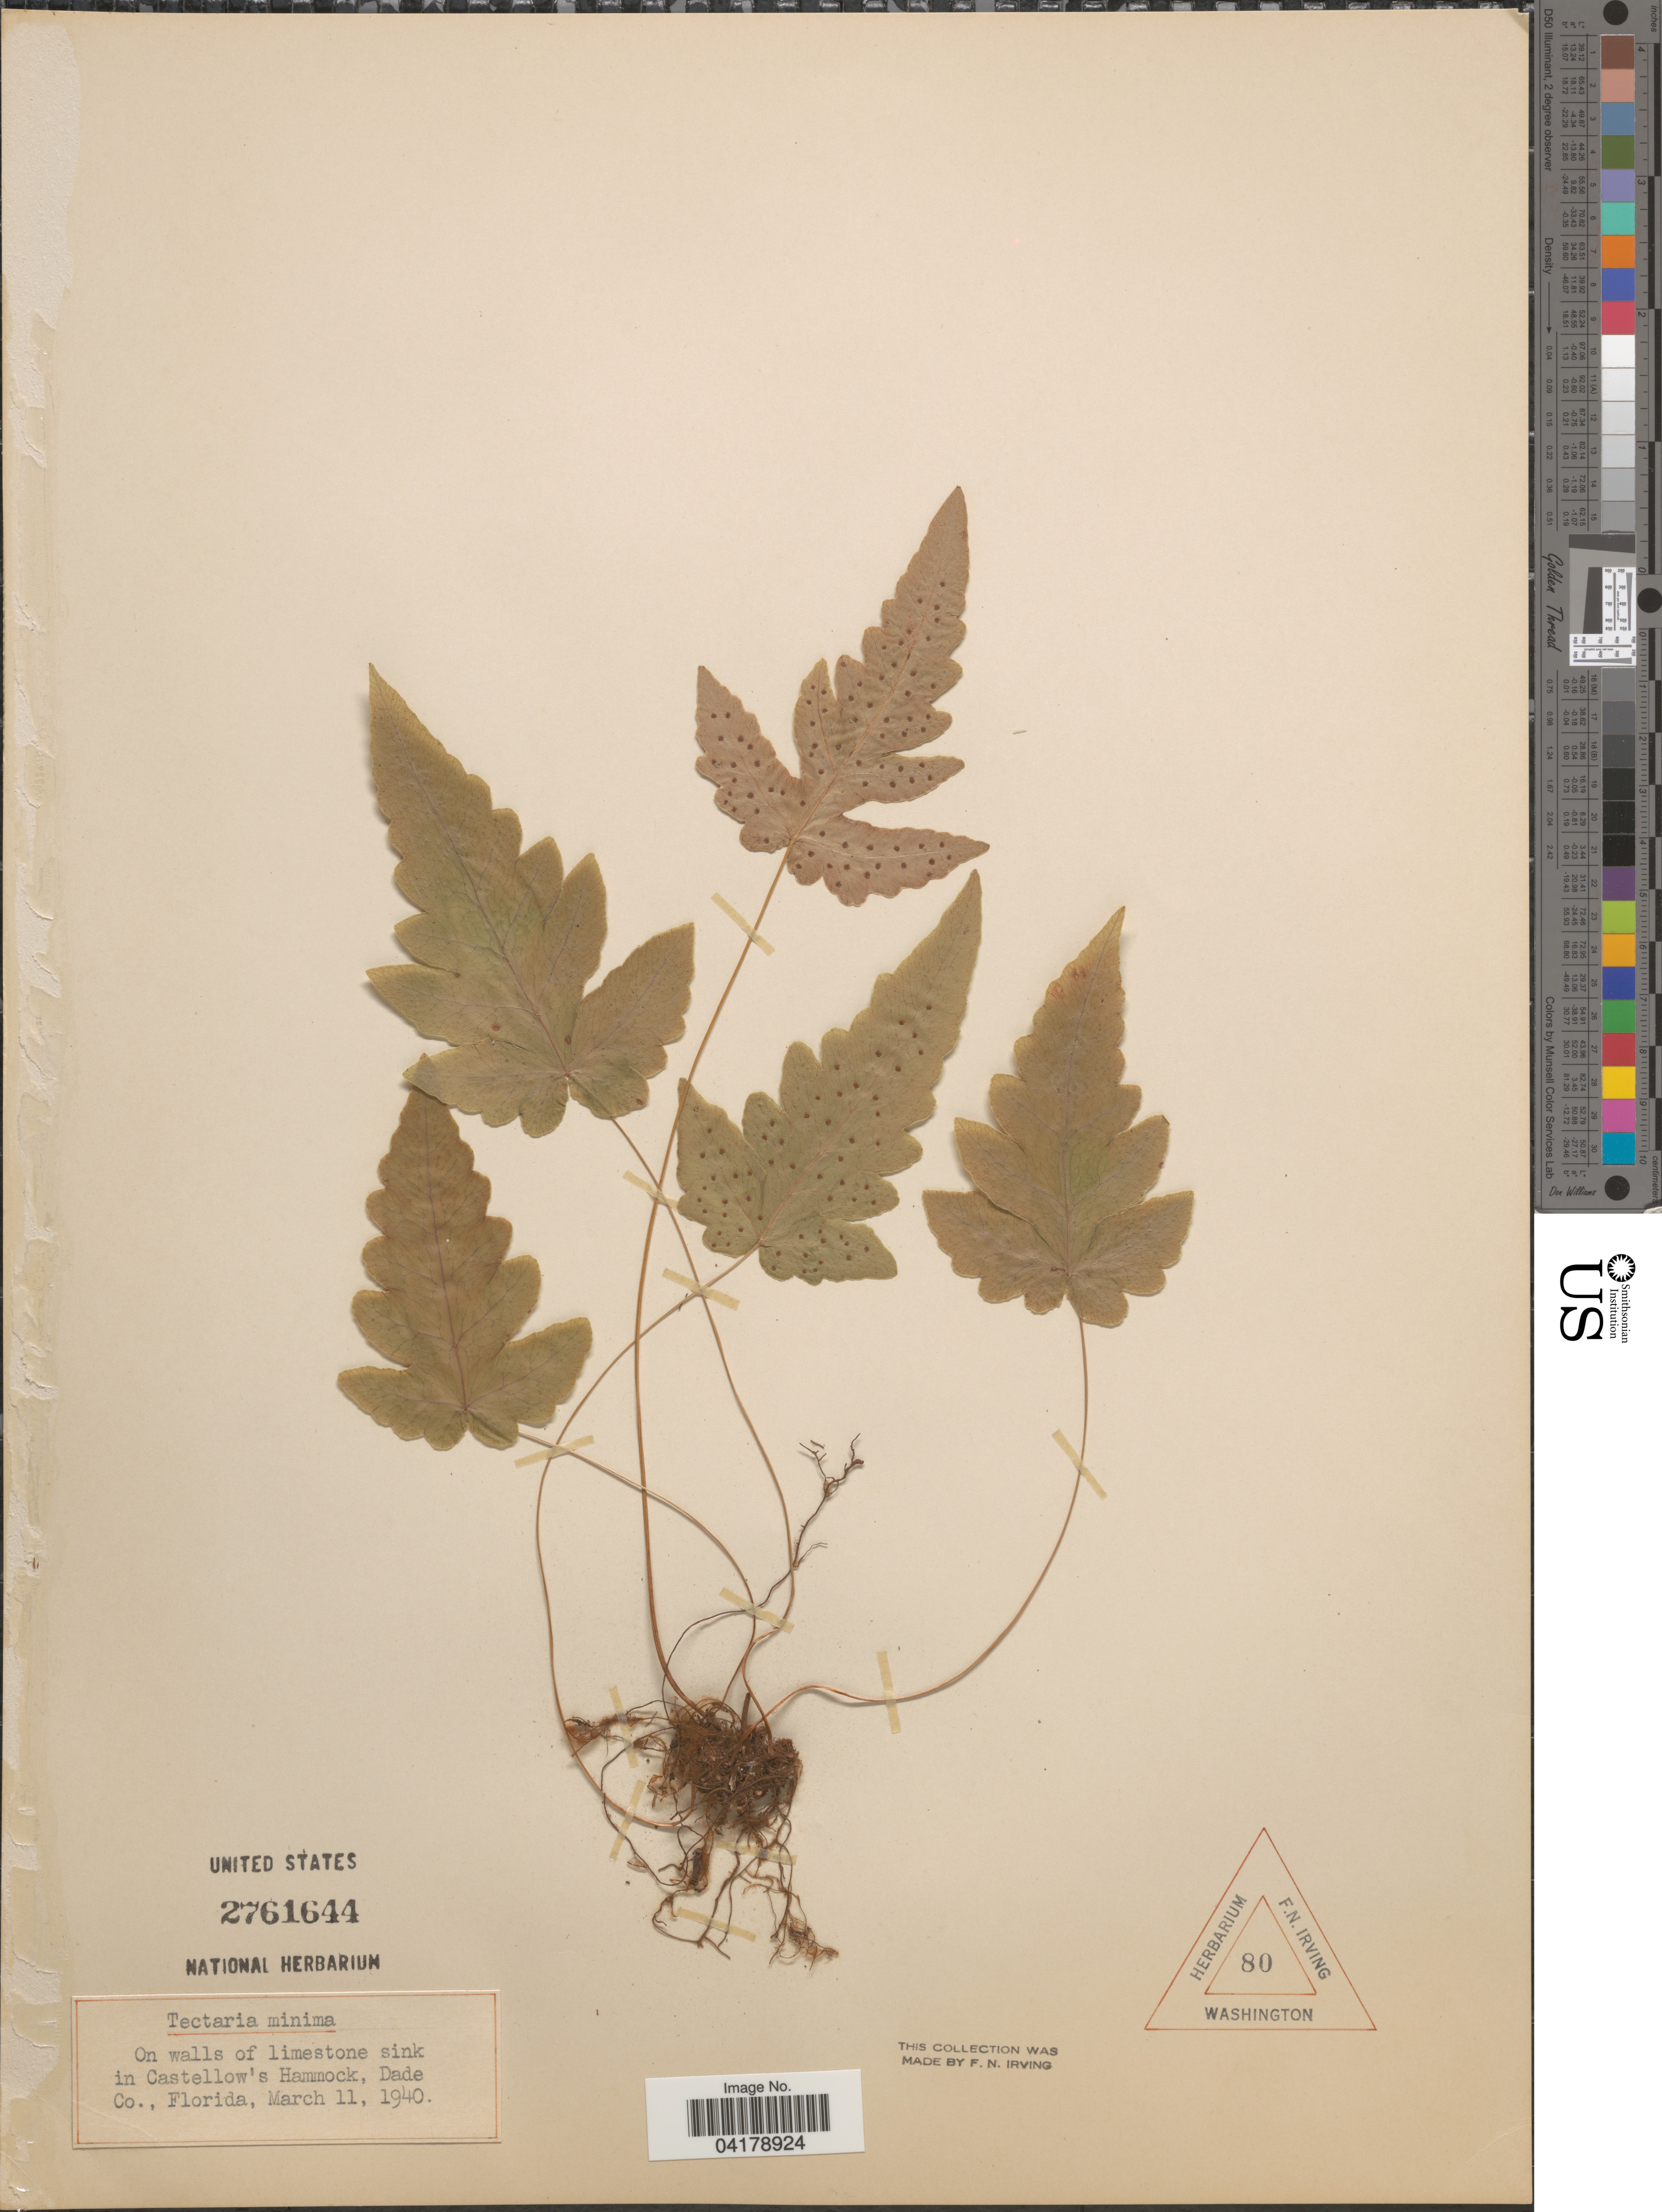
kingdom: Plantae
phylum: Tracheophyta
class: Polypodiopsida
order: Polypodiales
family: Tectariaceae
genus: Tectaria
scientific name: Tectaria fimbriata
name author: (Willd.) Lourteig & Proctor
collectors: F. Irving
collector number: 80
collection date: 1940-03-11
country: United States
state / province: Florida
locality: On walls of limestone sink in Castellow's Hammock, Dade County.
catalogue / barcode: US 2761644